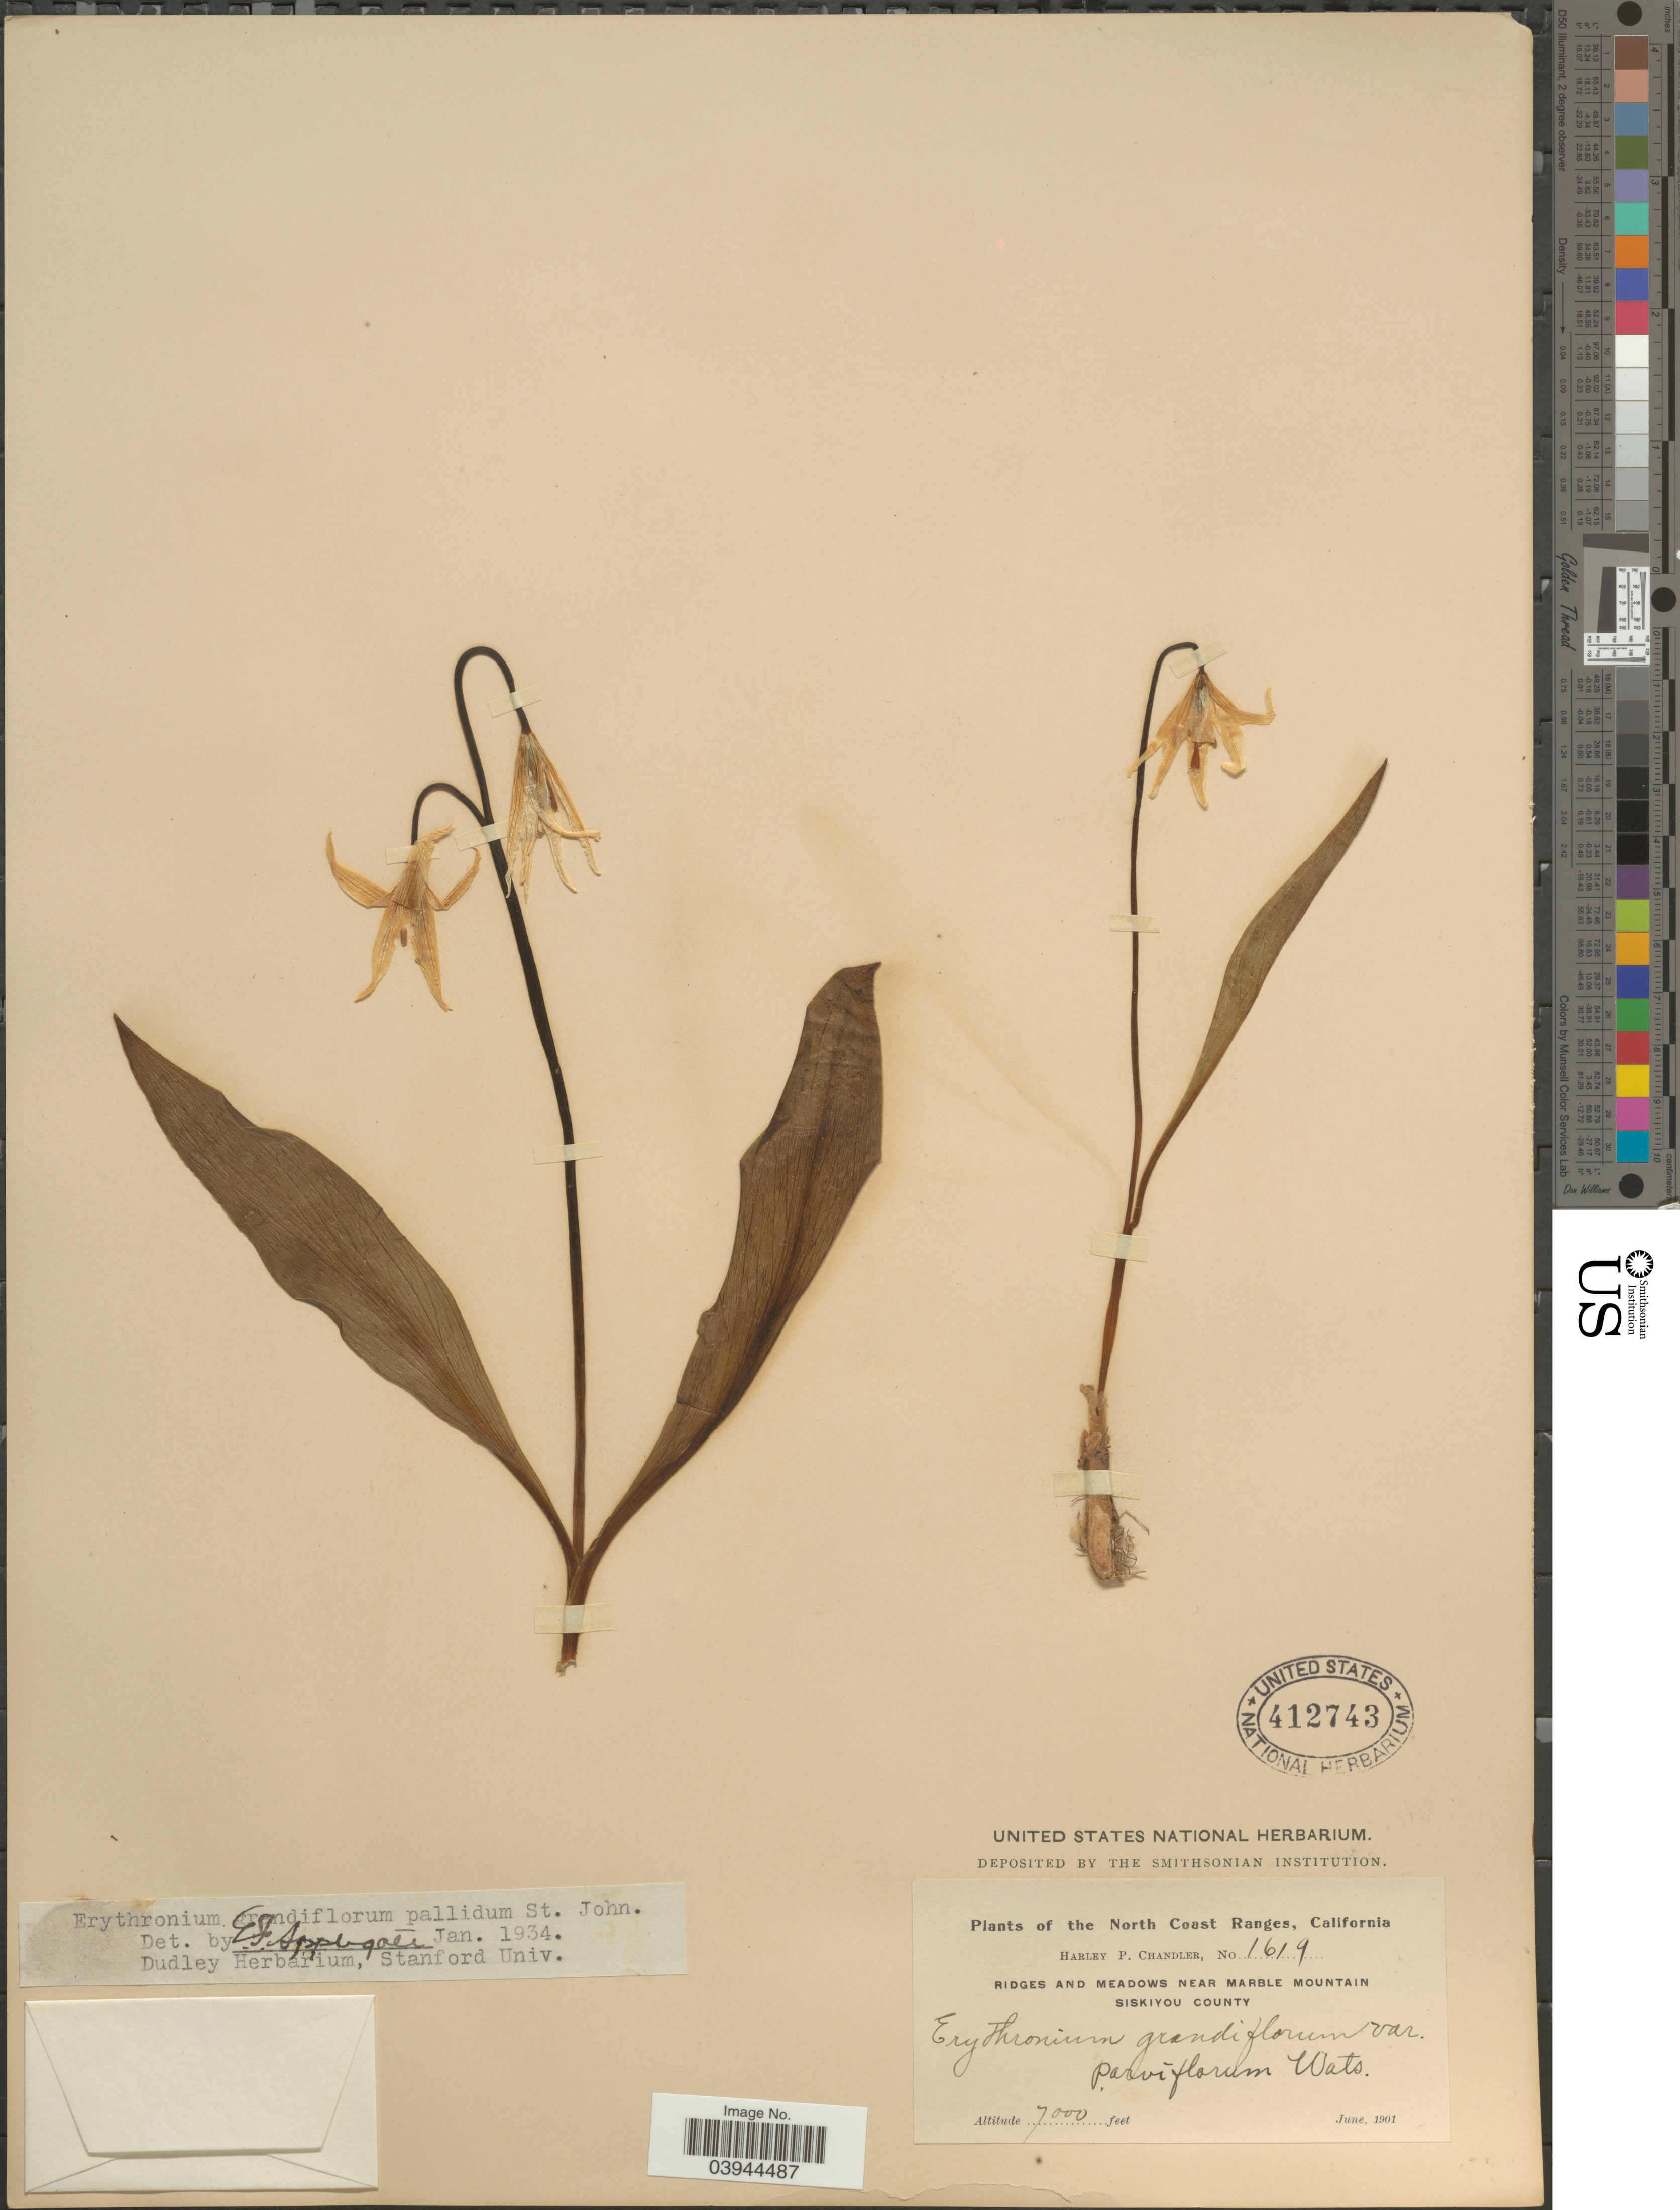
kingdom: Plantae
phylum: Tracheophyta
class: Liliopsida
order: Liliales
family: Liliaceae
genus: Erythronium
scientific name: Erythronium grandiflorum var. pallidum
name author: H. St. John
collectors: H. Chandler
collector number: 1619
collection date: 1901-06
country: United States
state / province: California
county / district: Siskiyou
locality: North Coast Ranges. Ridges and meadows near Marble Mountain. Siskiyou County.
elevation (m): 2134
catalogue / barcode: US 412743